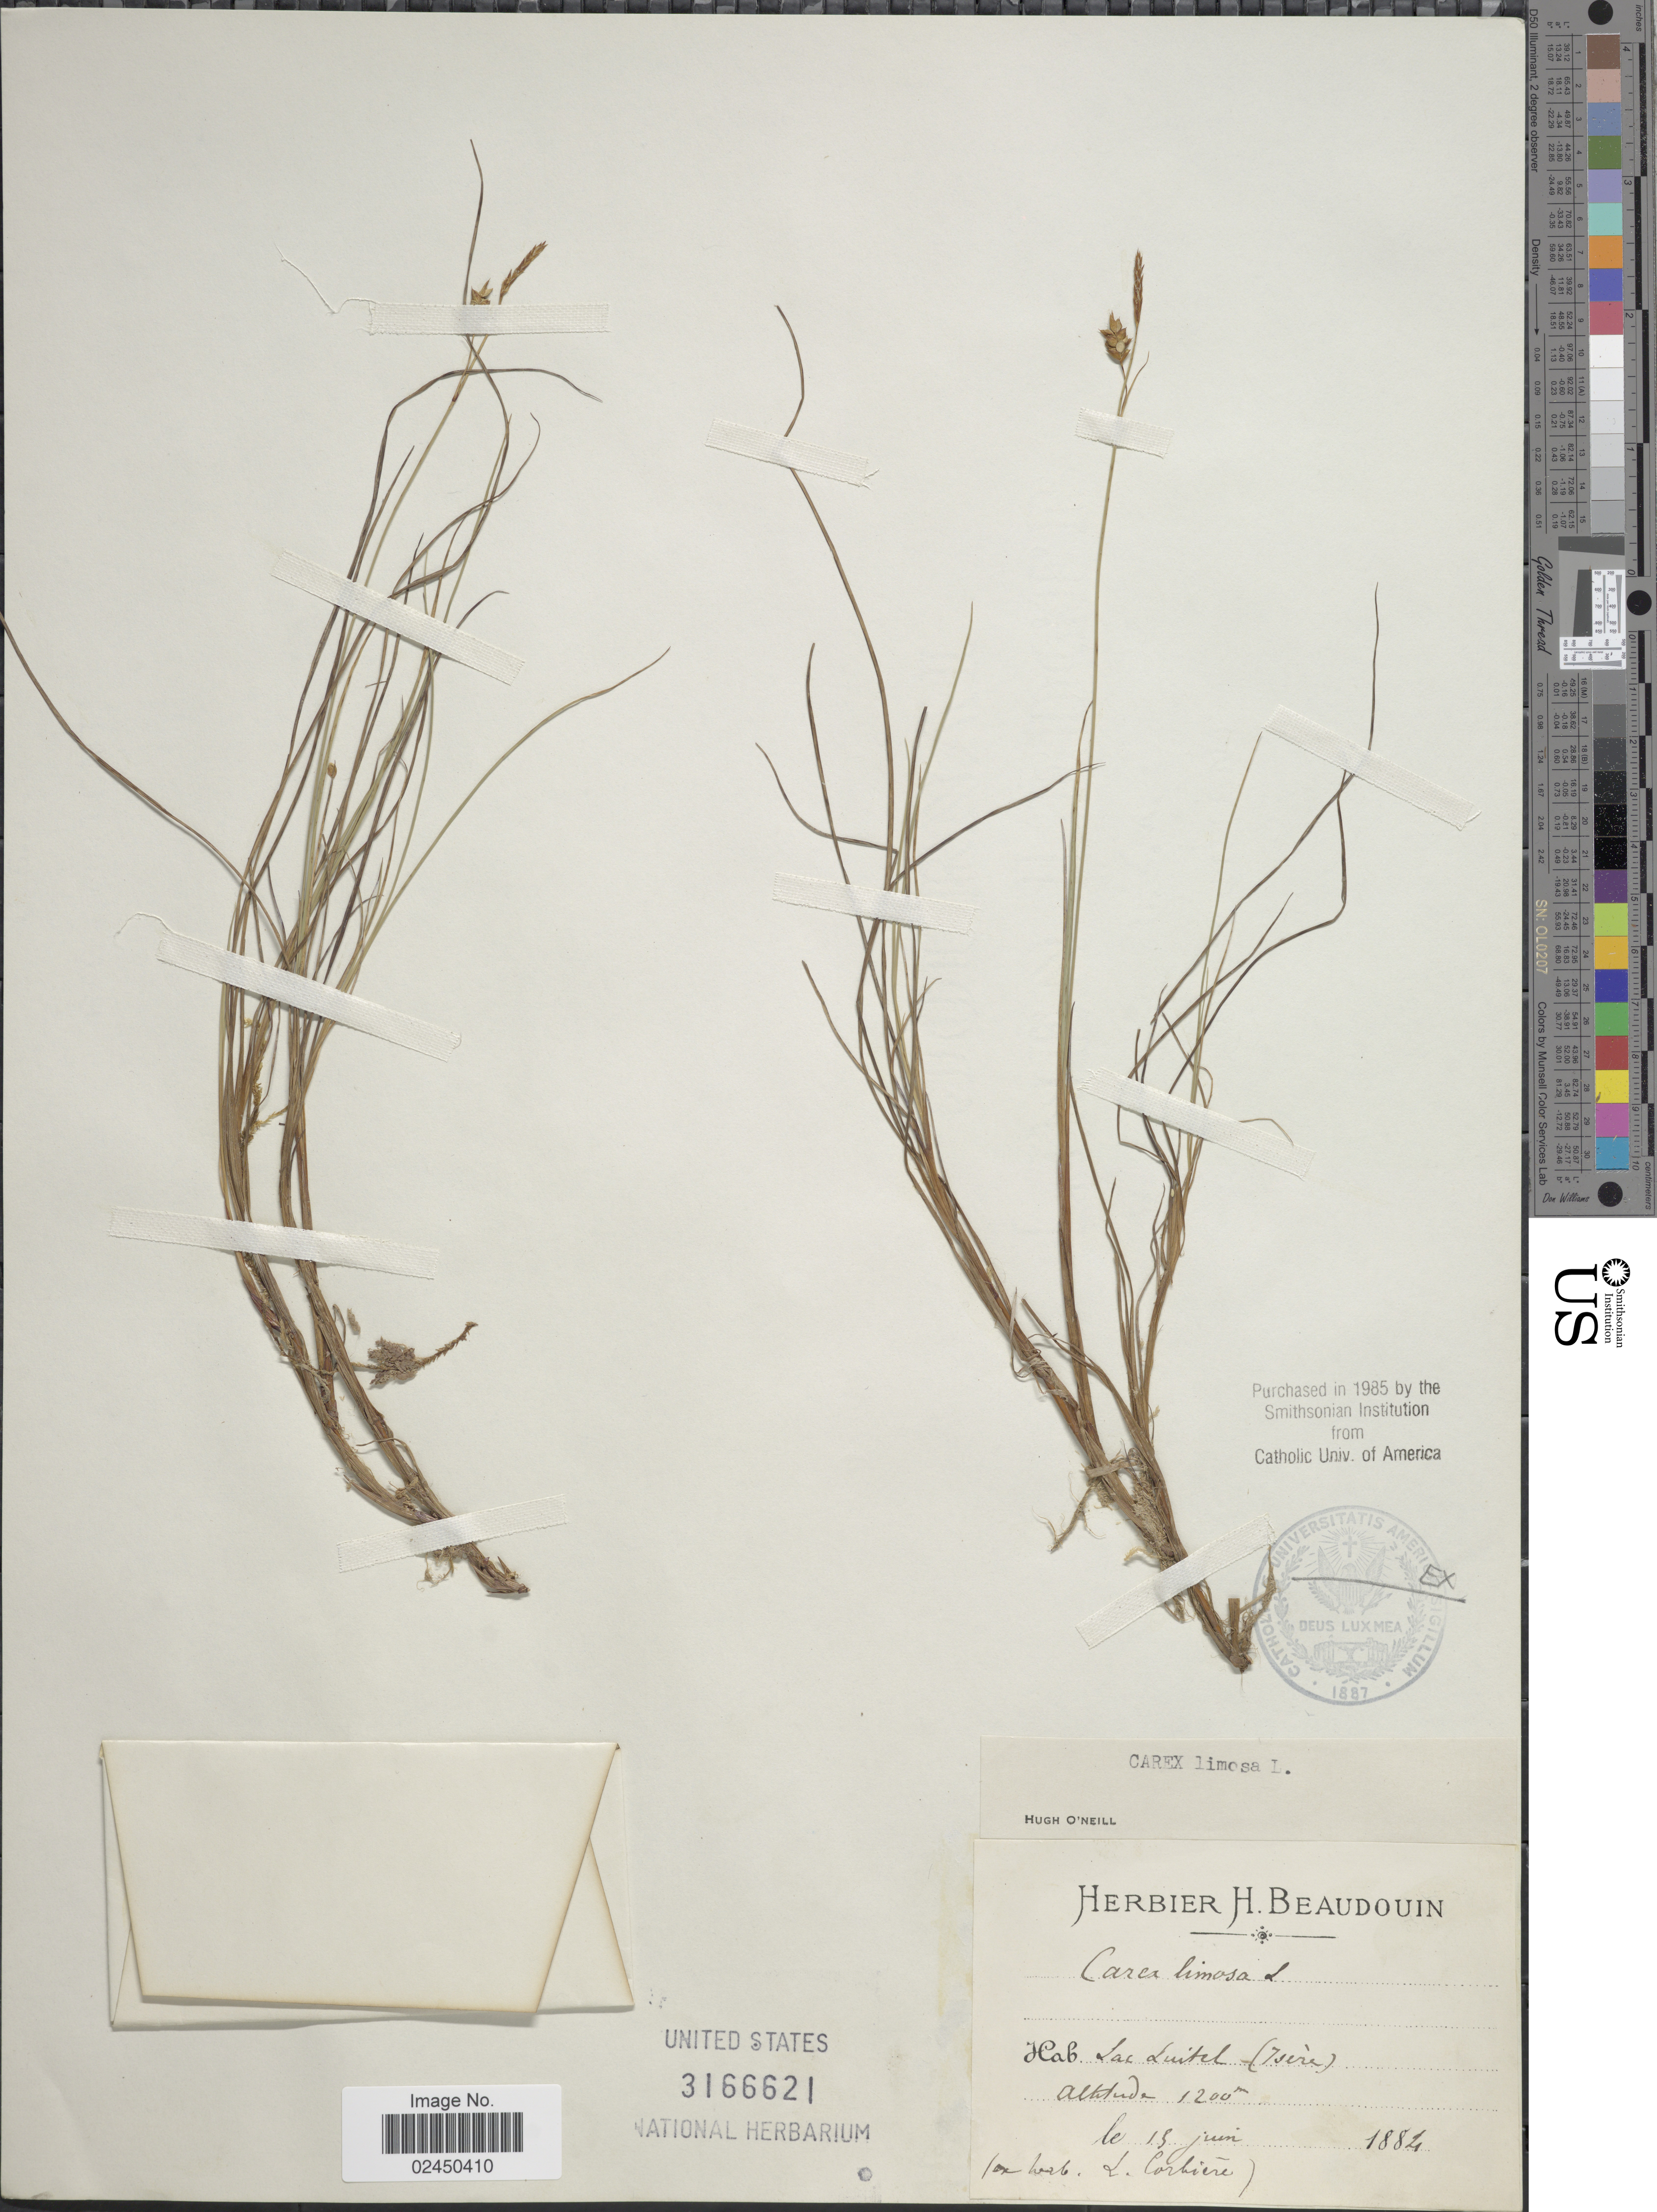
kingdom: Plantae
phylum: Tracheophyta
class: Liliopsida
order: Poales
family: Cyperaceae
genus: Carex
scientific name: Carex limosa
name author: L.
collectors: Ex Herb. L. Corbiere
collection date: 1884-06-15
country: France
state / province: Auvergne-Rhône-Alpes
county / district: Isère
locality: Lac Luitel (Isere)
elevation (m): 1200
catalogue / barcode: US 3166621